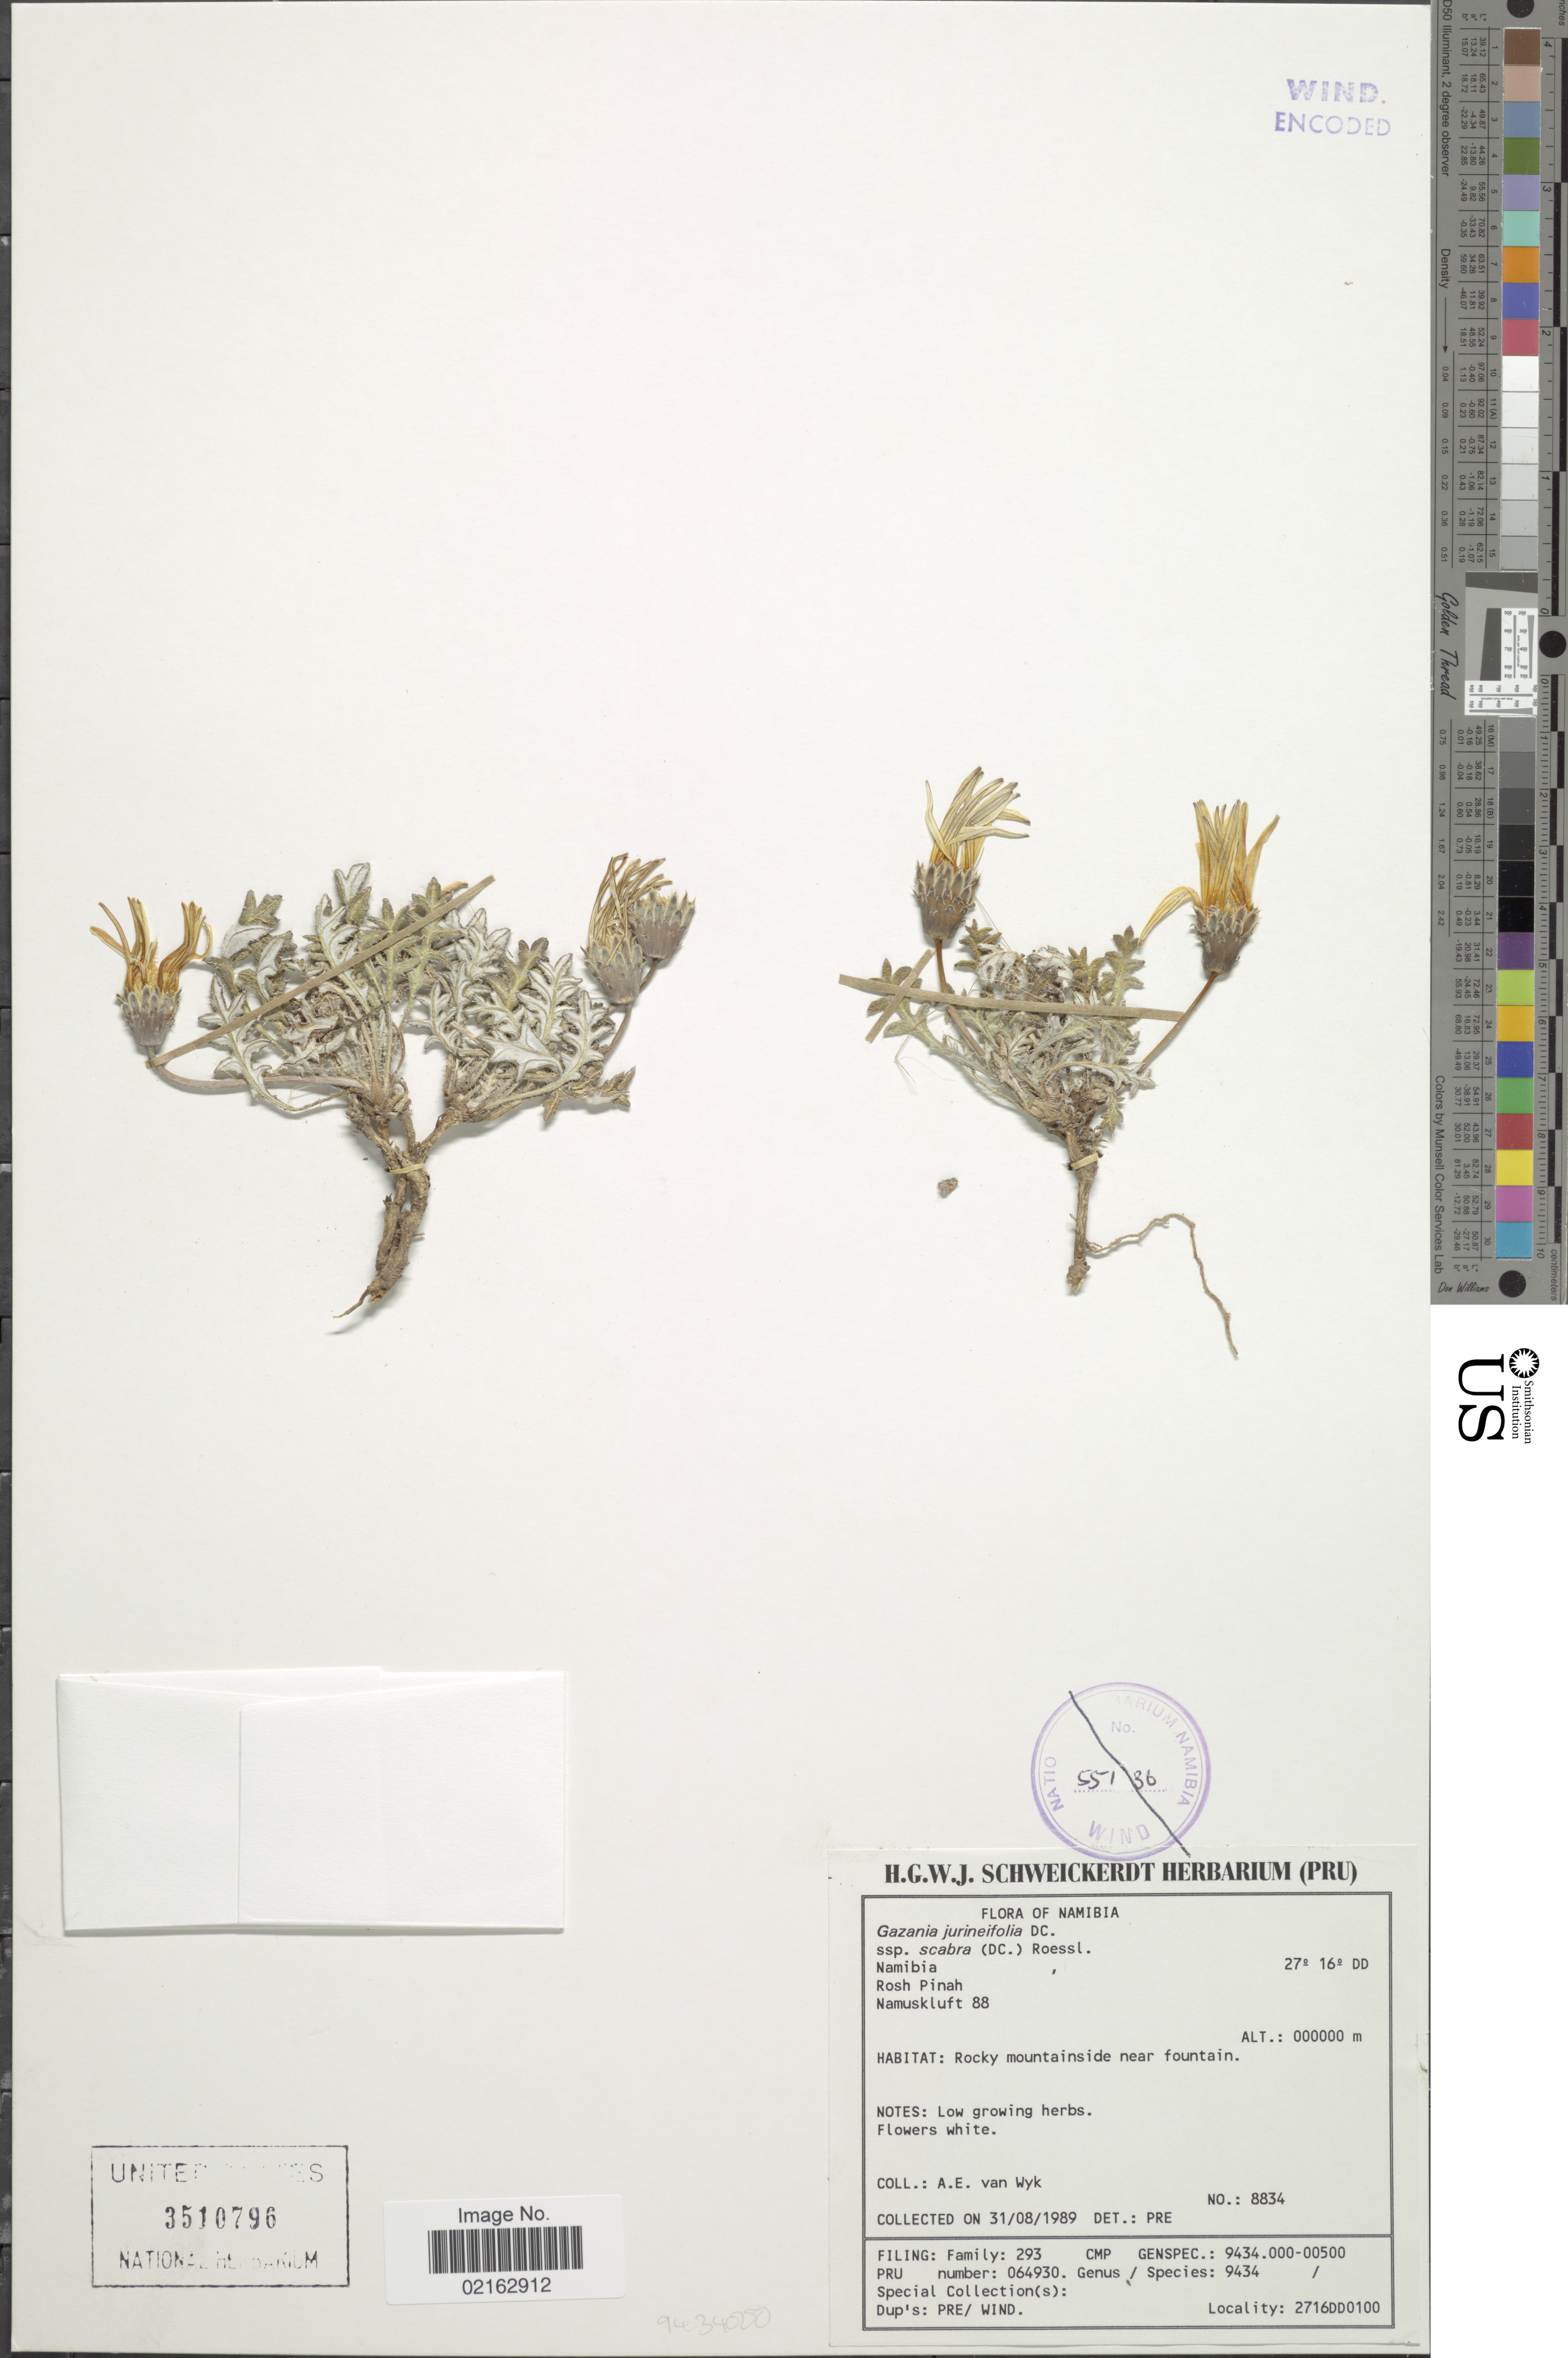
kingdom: Plantae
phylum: Tracheophyta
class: Magnoliopsida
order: Asterales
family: Asteraceae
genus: Gazania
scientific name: Gazania jurineifolia subsp. scabra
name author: (DC.) Roessler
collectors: A. van Wyk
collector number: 8834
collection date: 1989-08-31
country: Namibia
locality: Rosh Pinah. Namuskluft 88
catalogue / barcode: US 3510796